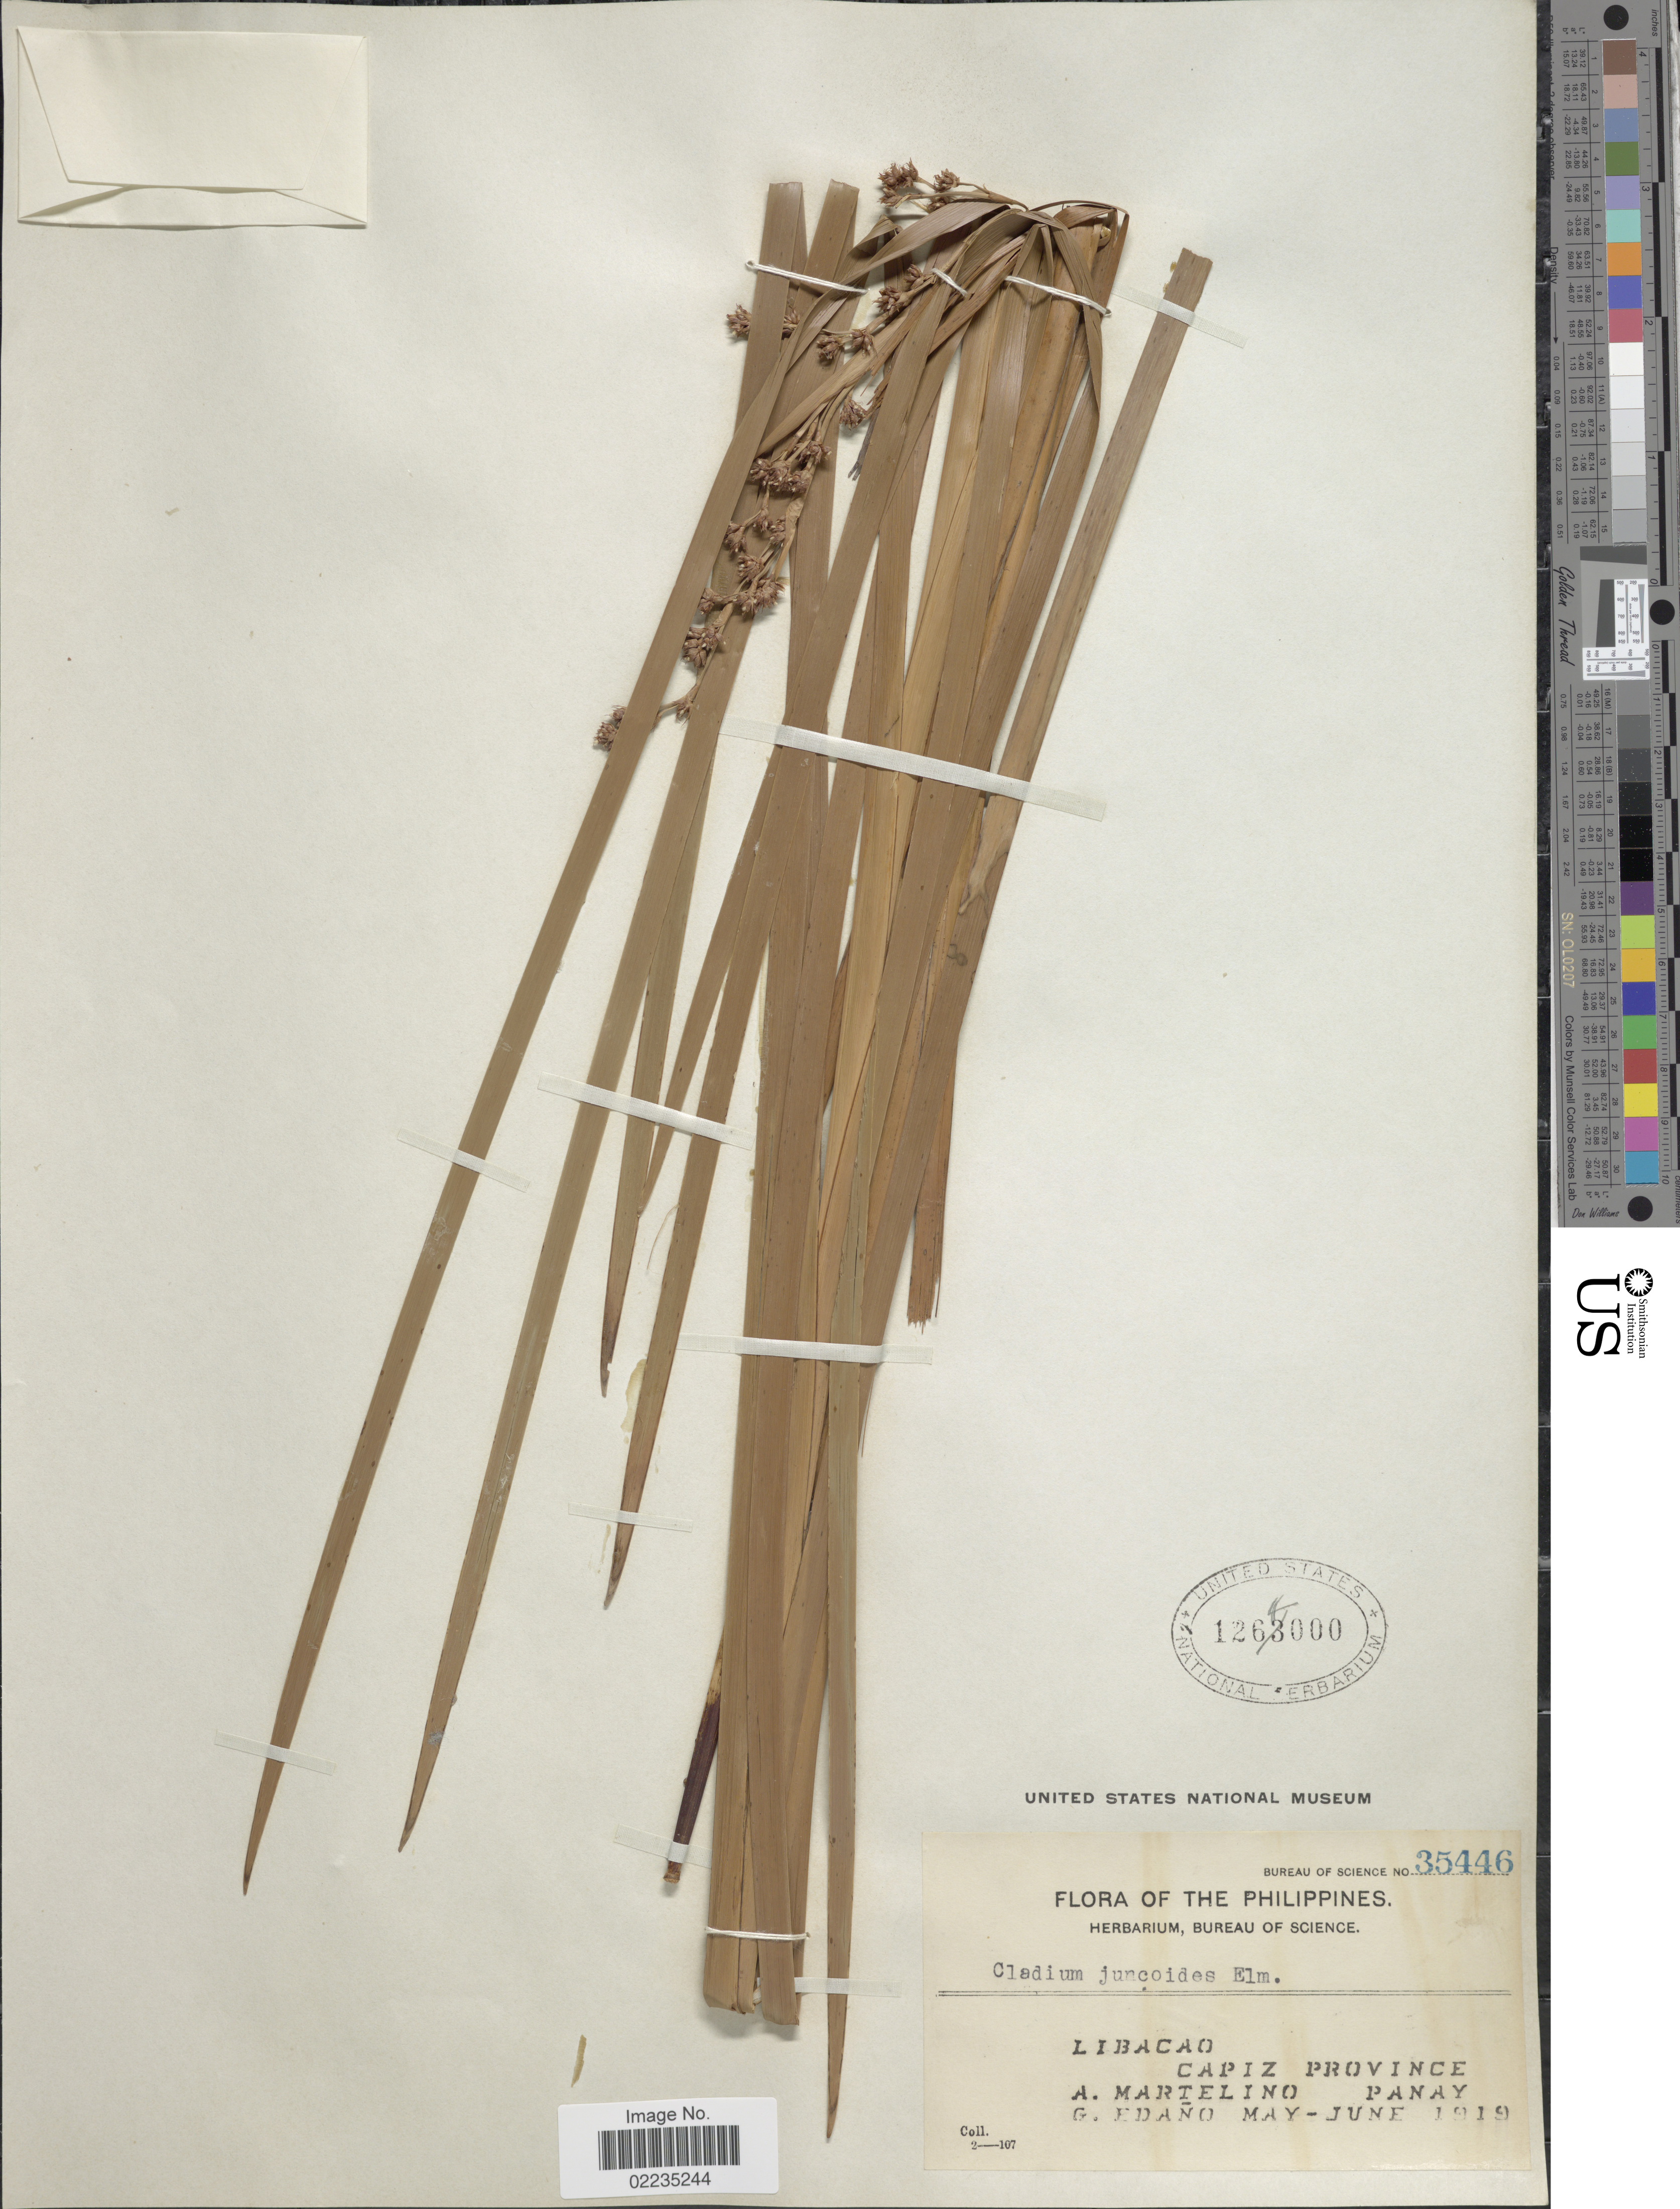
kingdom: Plantae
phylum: Tracheophyta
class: Liliopsida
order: Poales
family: Cyperaceae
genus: Machaerina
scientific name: Machaerina glomerata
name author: (Gaudich.) T. Koyama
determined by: Strong, Mark T., (BOT), Smithsonian Institution - National Museum of Natural History (UNITED STATES)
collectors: A. Martelino & G. Edaño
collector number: Bureau of Science 35446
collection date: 1919-05/1919-06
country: Philippines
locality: Libacao, Capiz Province, Panay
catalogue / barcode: US 1264000